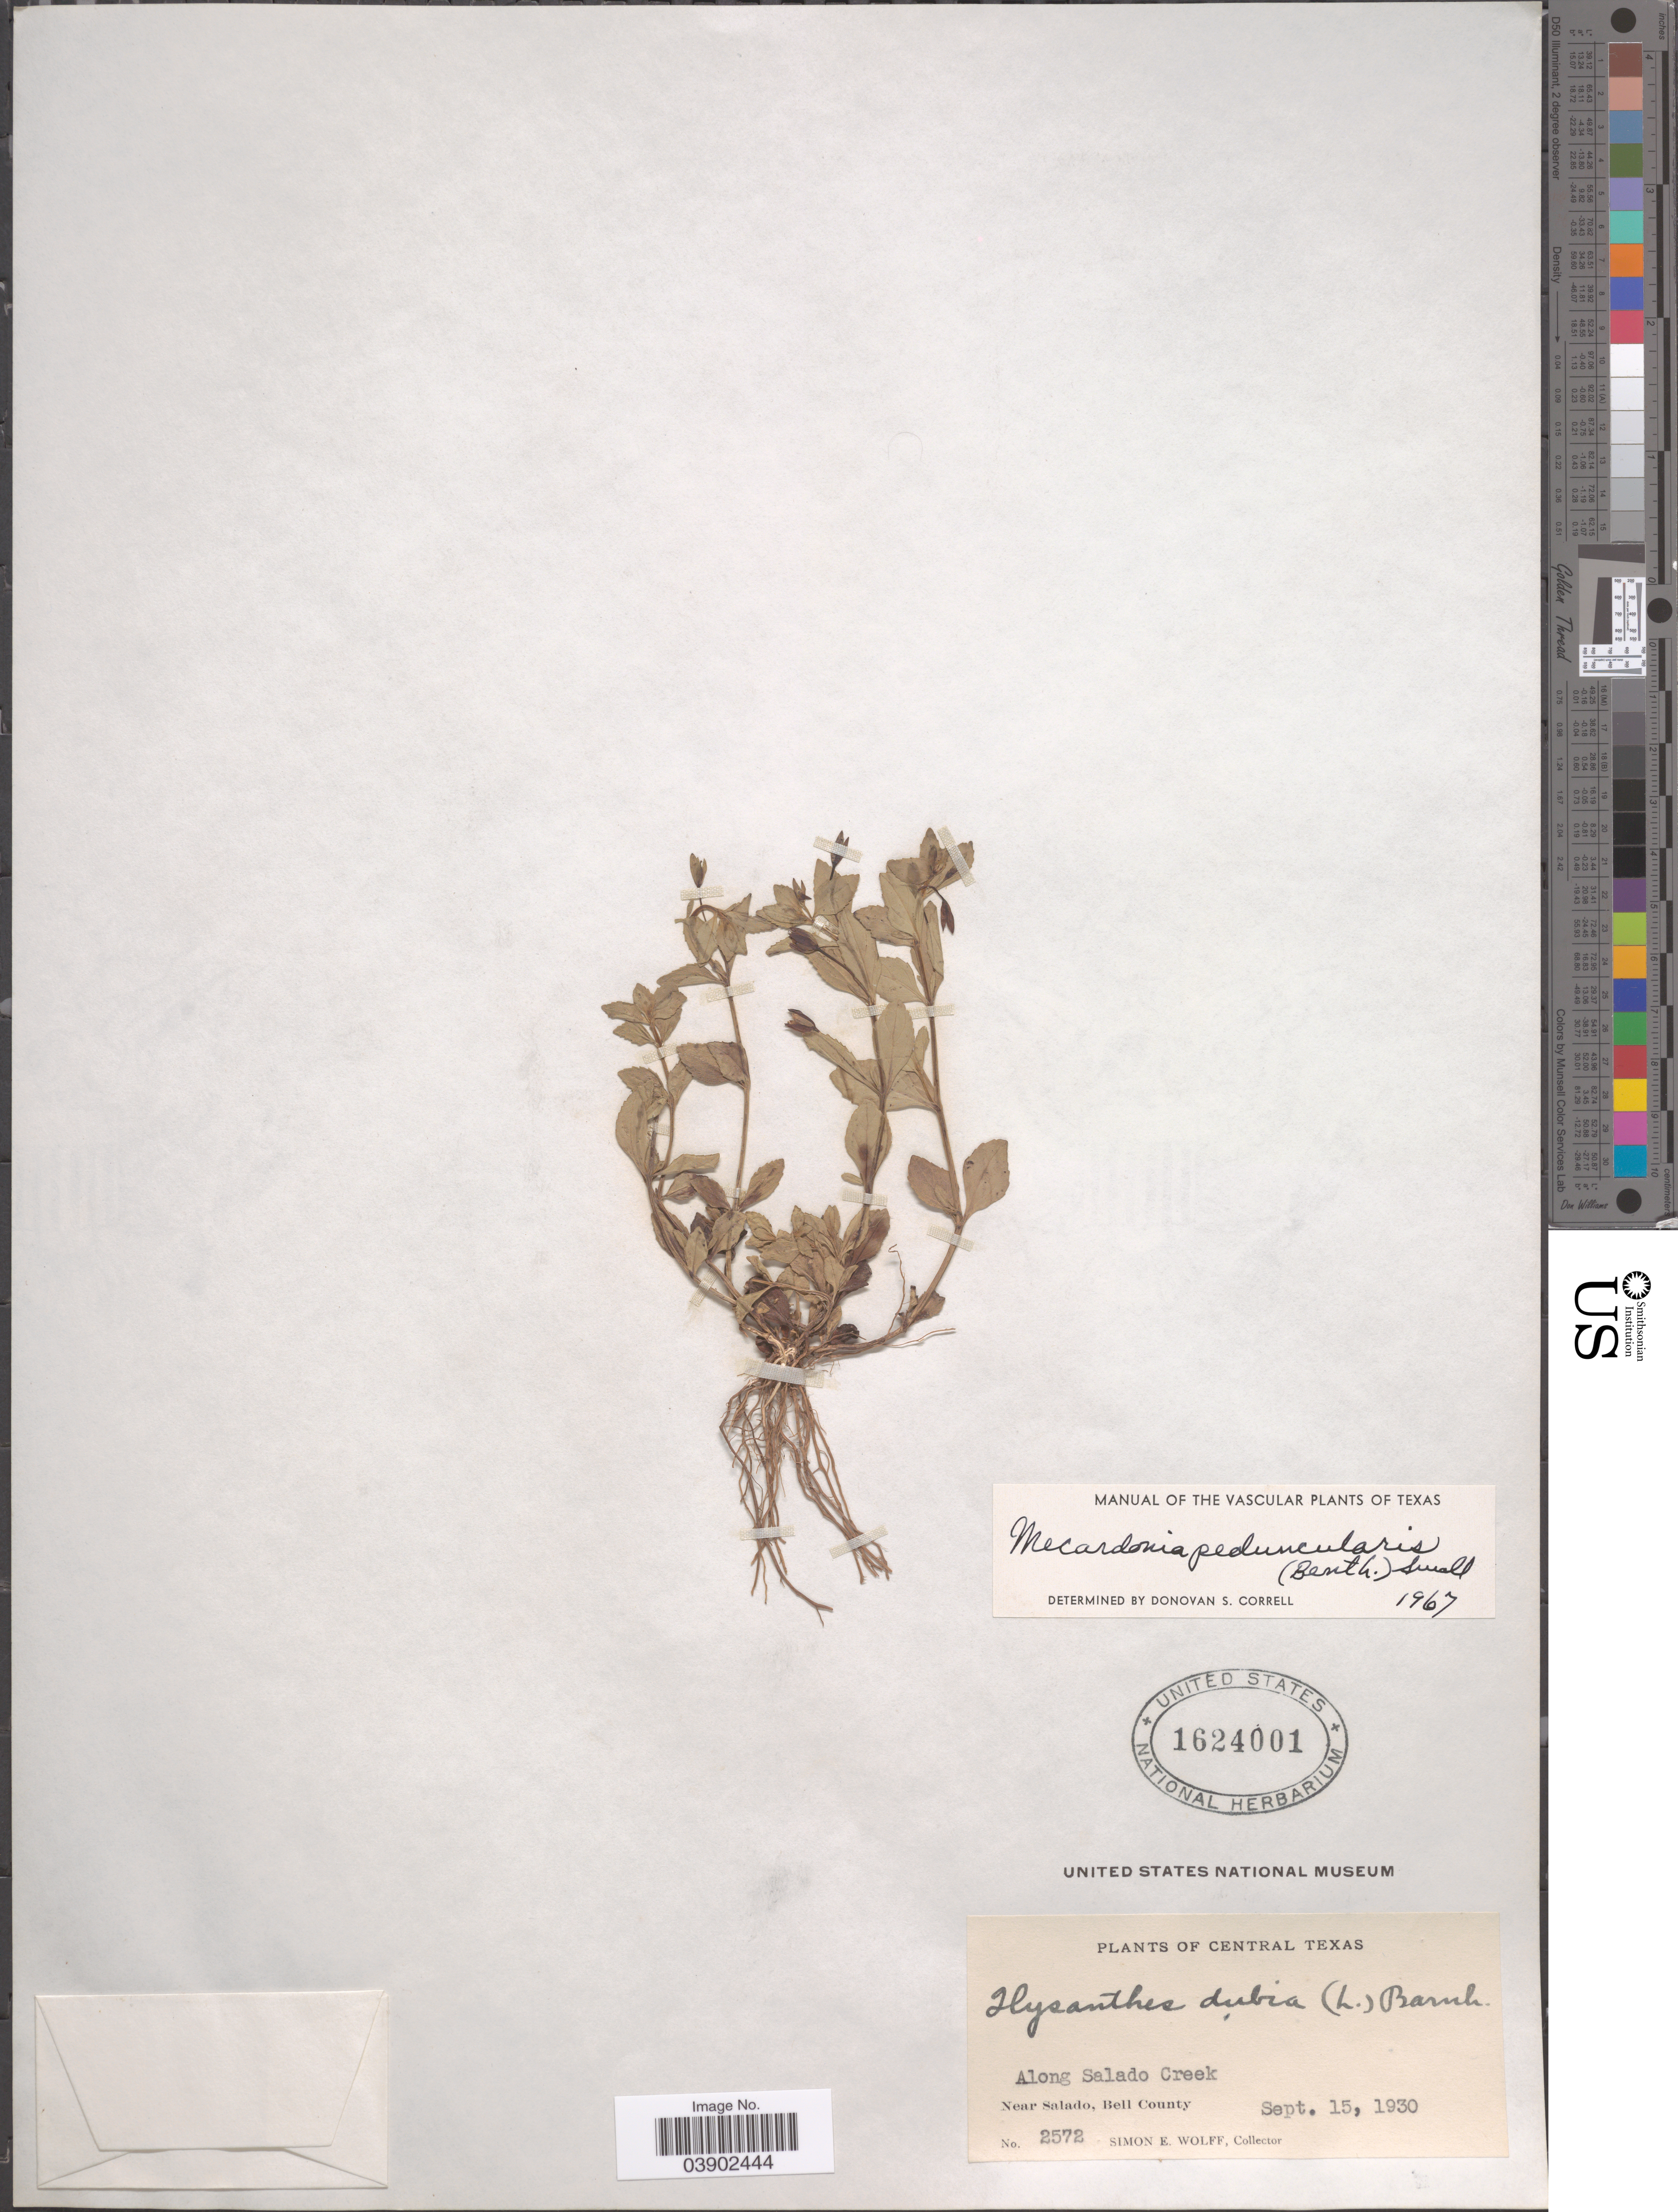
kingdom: Plantae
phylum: Tracheophyta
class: Magnoliopsida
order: Lamiales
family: Plantaginaceae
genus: Mecardonia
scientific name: Mecardonia peduncularis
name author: (Benth.) Small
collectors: S. E. Wolff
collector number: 2572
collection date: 1930-09-15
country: United States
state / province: Texas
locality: Central Texas. Along Salado Creek. Near Salado, Bell County.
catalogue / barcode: US 1624001